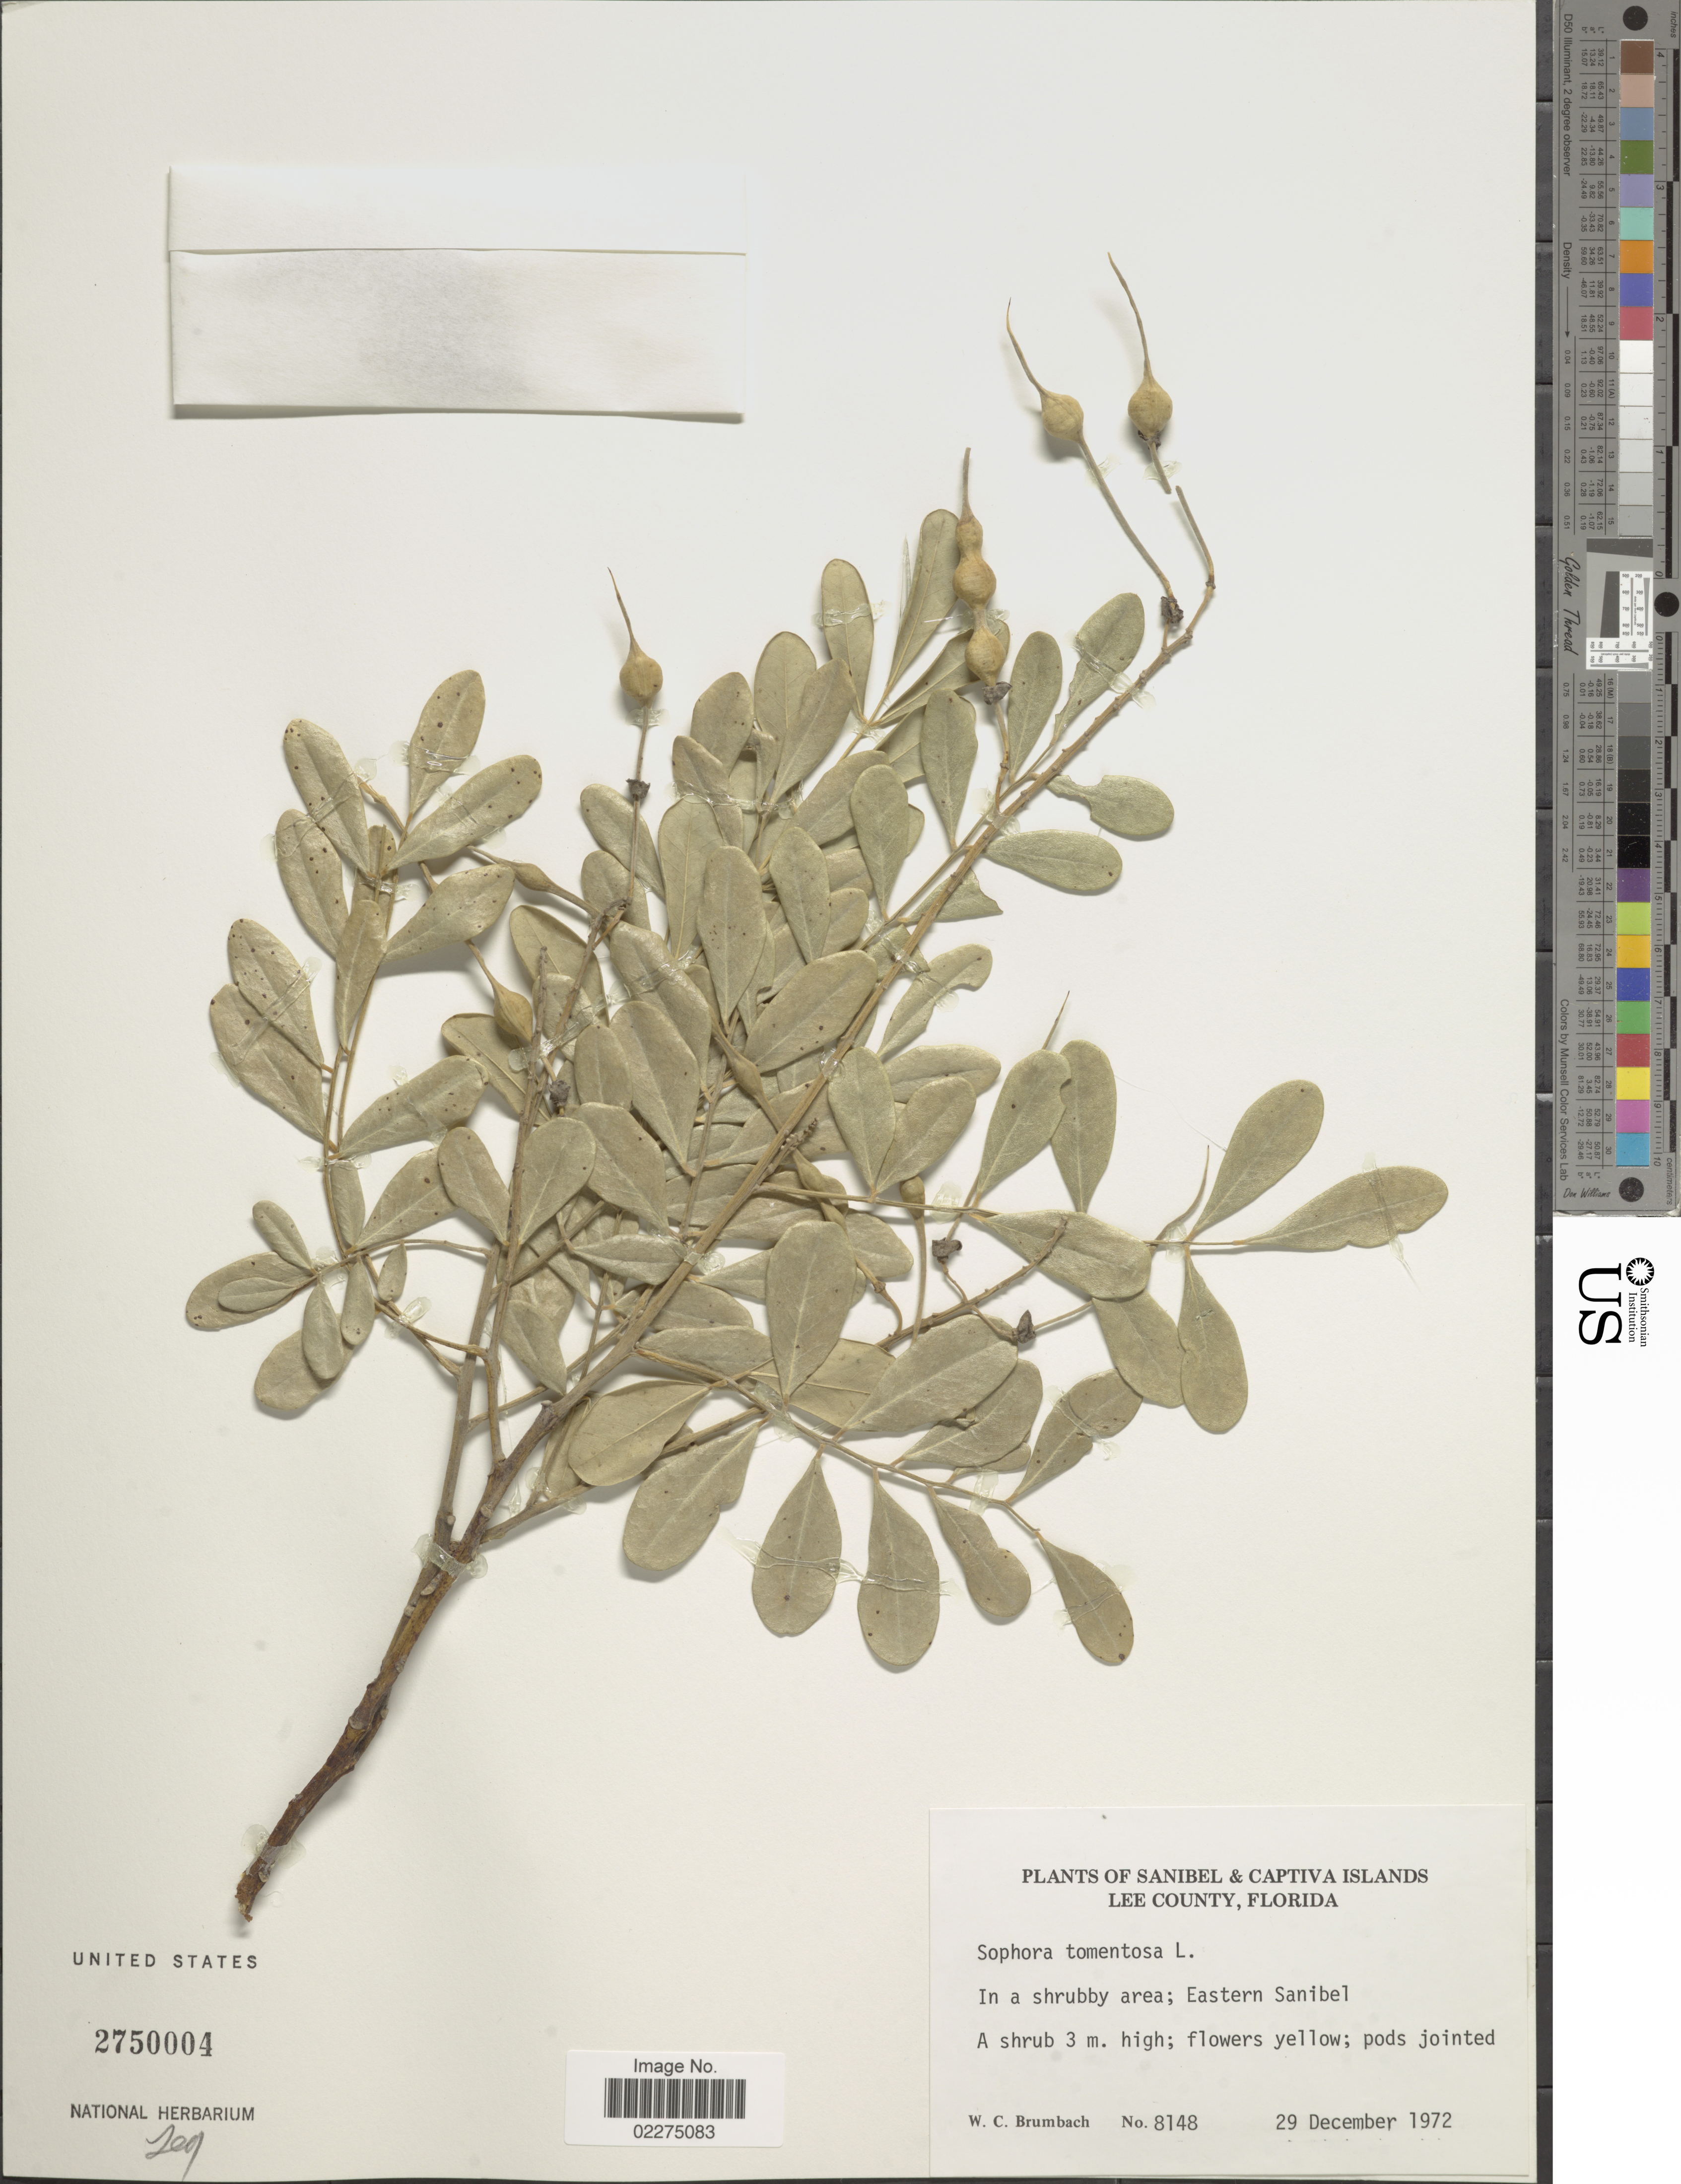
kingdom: Plantae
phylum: Tracheophyta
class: Magnoliopsida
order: Fabales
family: Fabaceae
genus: Sophora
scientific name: Sophora tomentosa var. truncata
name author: Torr. & A. Gray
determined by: Strong, Mark T., (BOT), Smithsonian Institution - National Museum of Natural History (UNITED STATES)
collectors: W. C. Brumbach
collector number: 8148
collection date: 1972-12-29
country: United States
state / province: Florida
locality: Sanibel & Captiva Islands. Lee County. Eastern Sanibel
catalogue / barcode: US 2750004